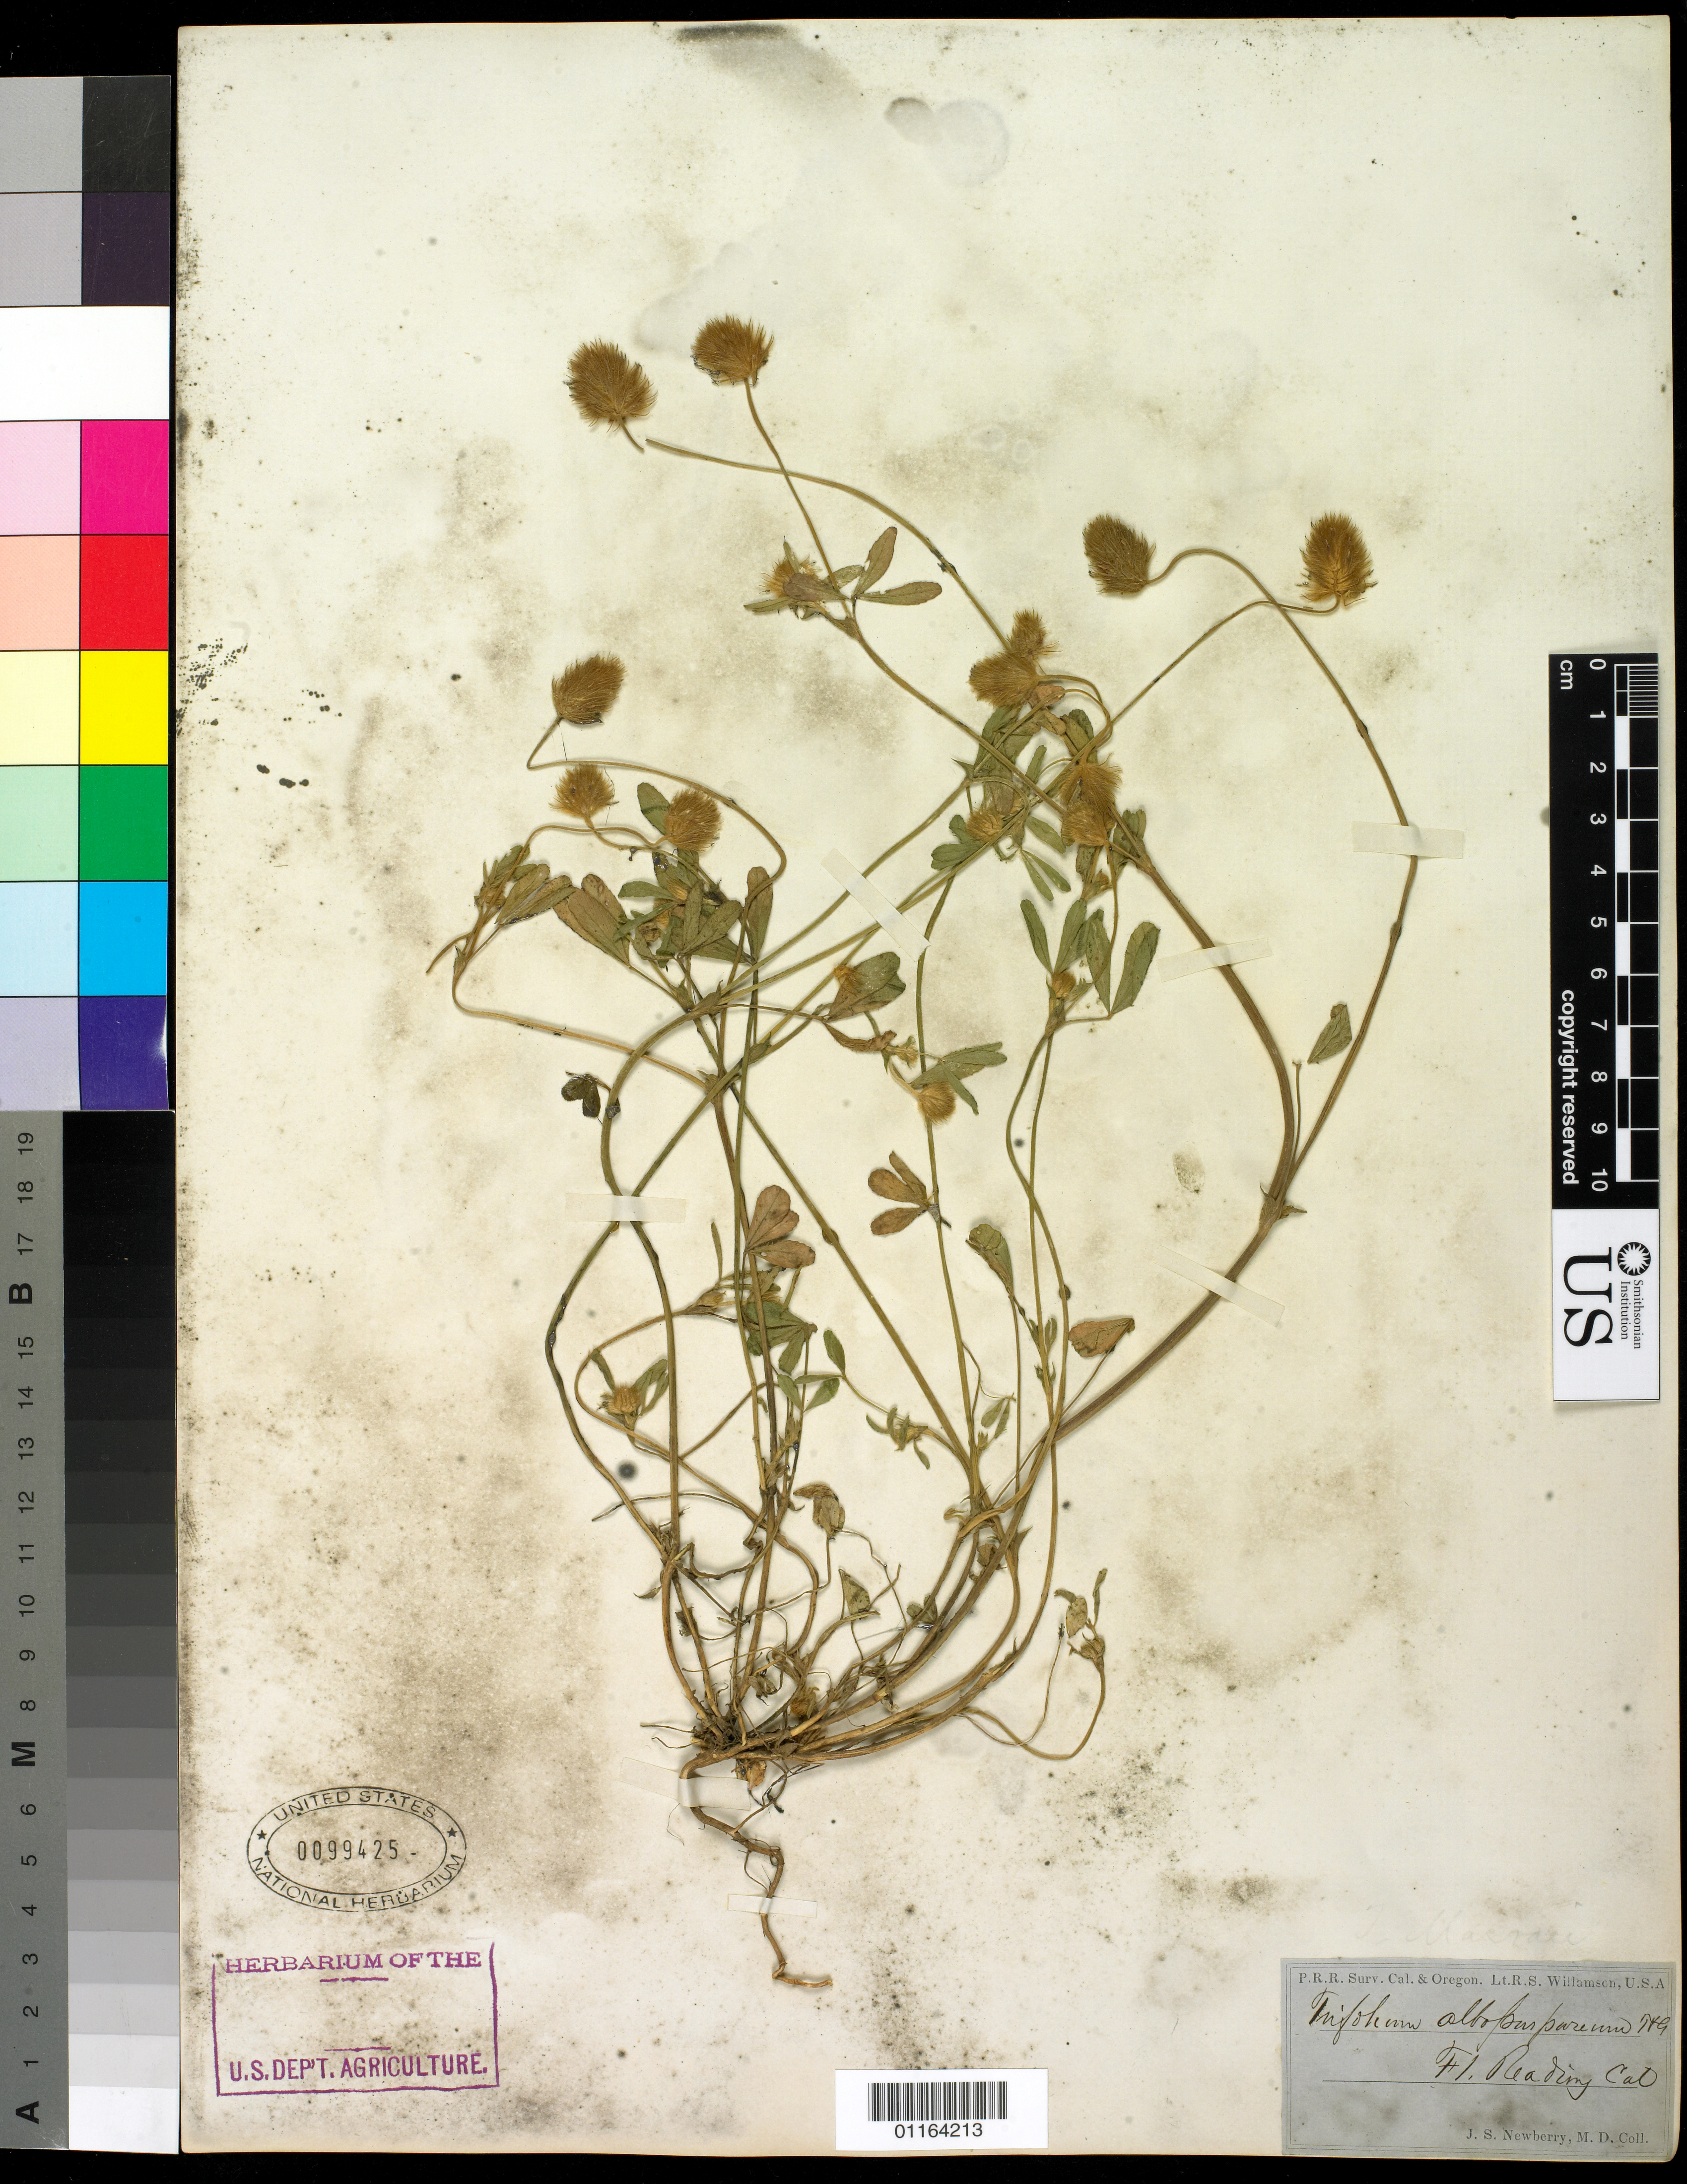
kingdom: Plantae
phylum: Tracheophyta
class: Magnoliopsida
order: Fabales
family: Fabaceae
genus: Trifolium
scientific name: Trifolium albopurpureum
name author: Torr. & A. Gray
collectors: J. S. Newberry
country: United States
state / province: California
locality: Fort Reading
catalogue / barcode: US 99425